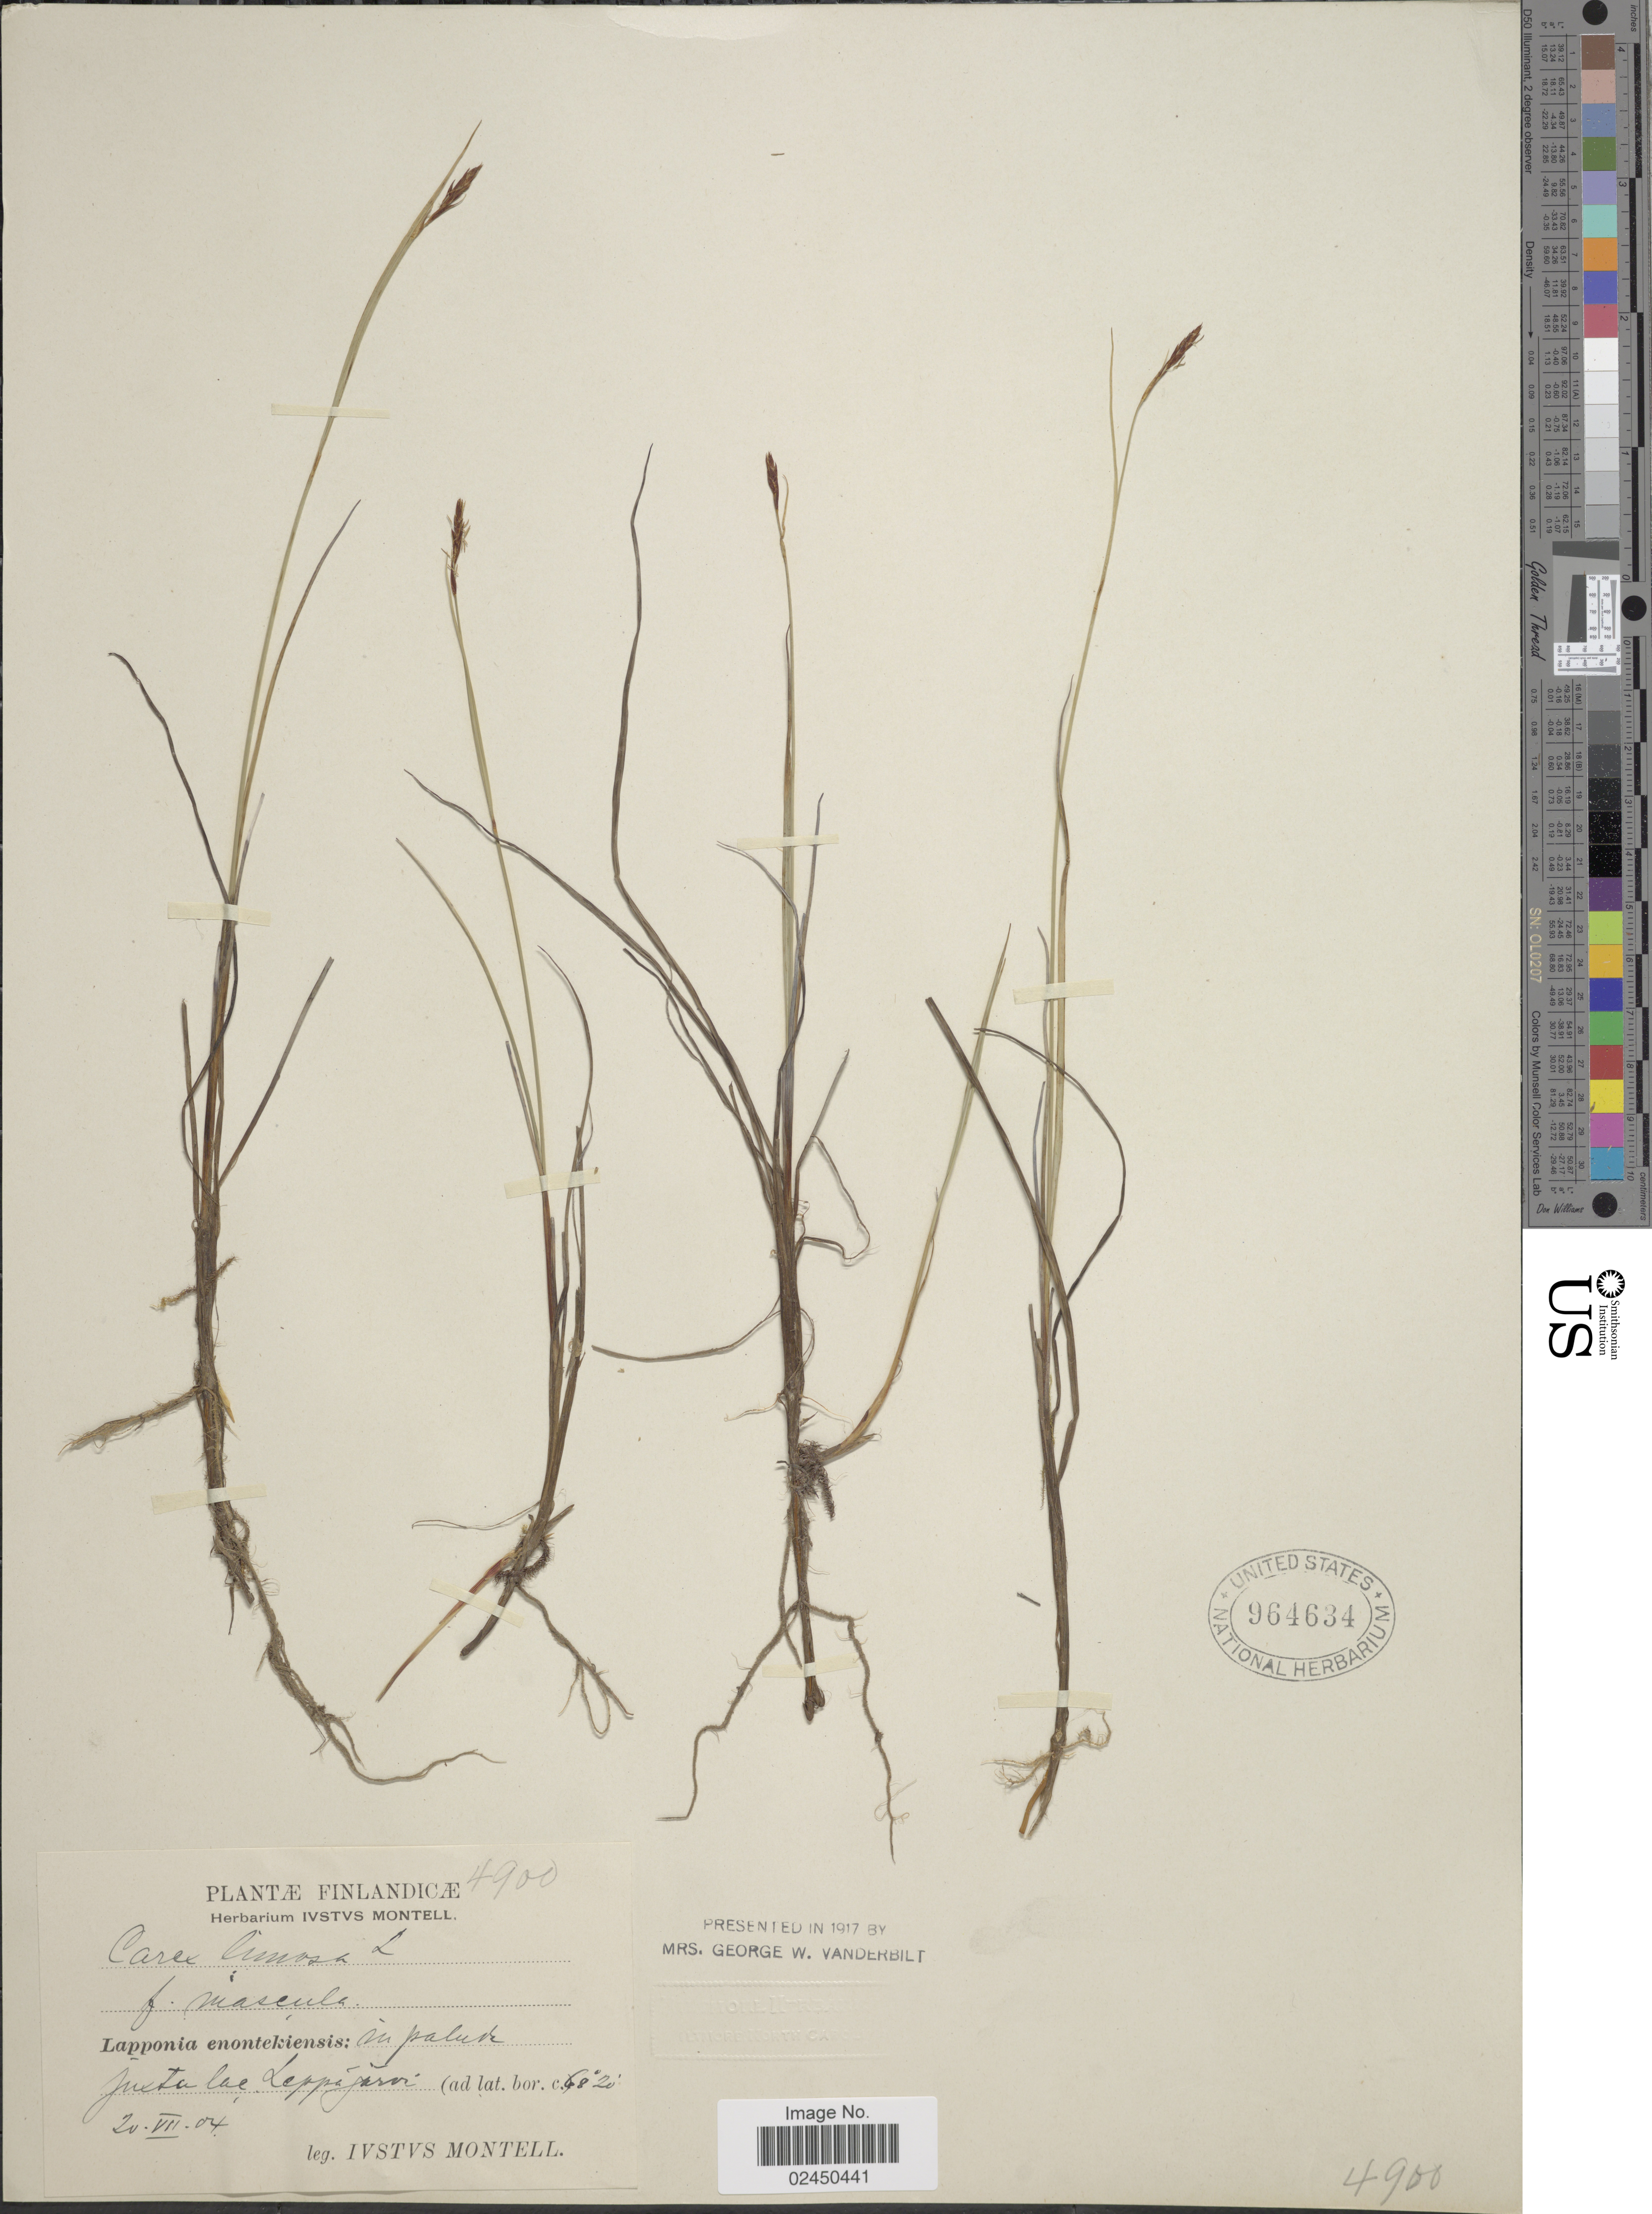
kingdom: Plantae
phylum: Tracheophyta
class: Liliopsida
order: Poales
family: Cyperaceae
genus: Carex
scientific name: Carex limosa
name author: L.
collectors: I. Montell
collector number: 4900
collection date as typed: Transcribed d/m/y: 20/7/4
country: Finland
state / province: Etelä-Pohjanmaa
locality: Lappajärvi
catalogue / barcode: US 964634